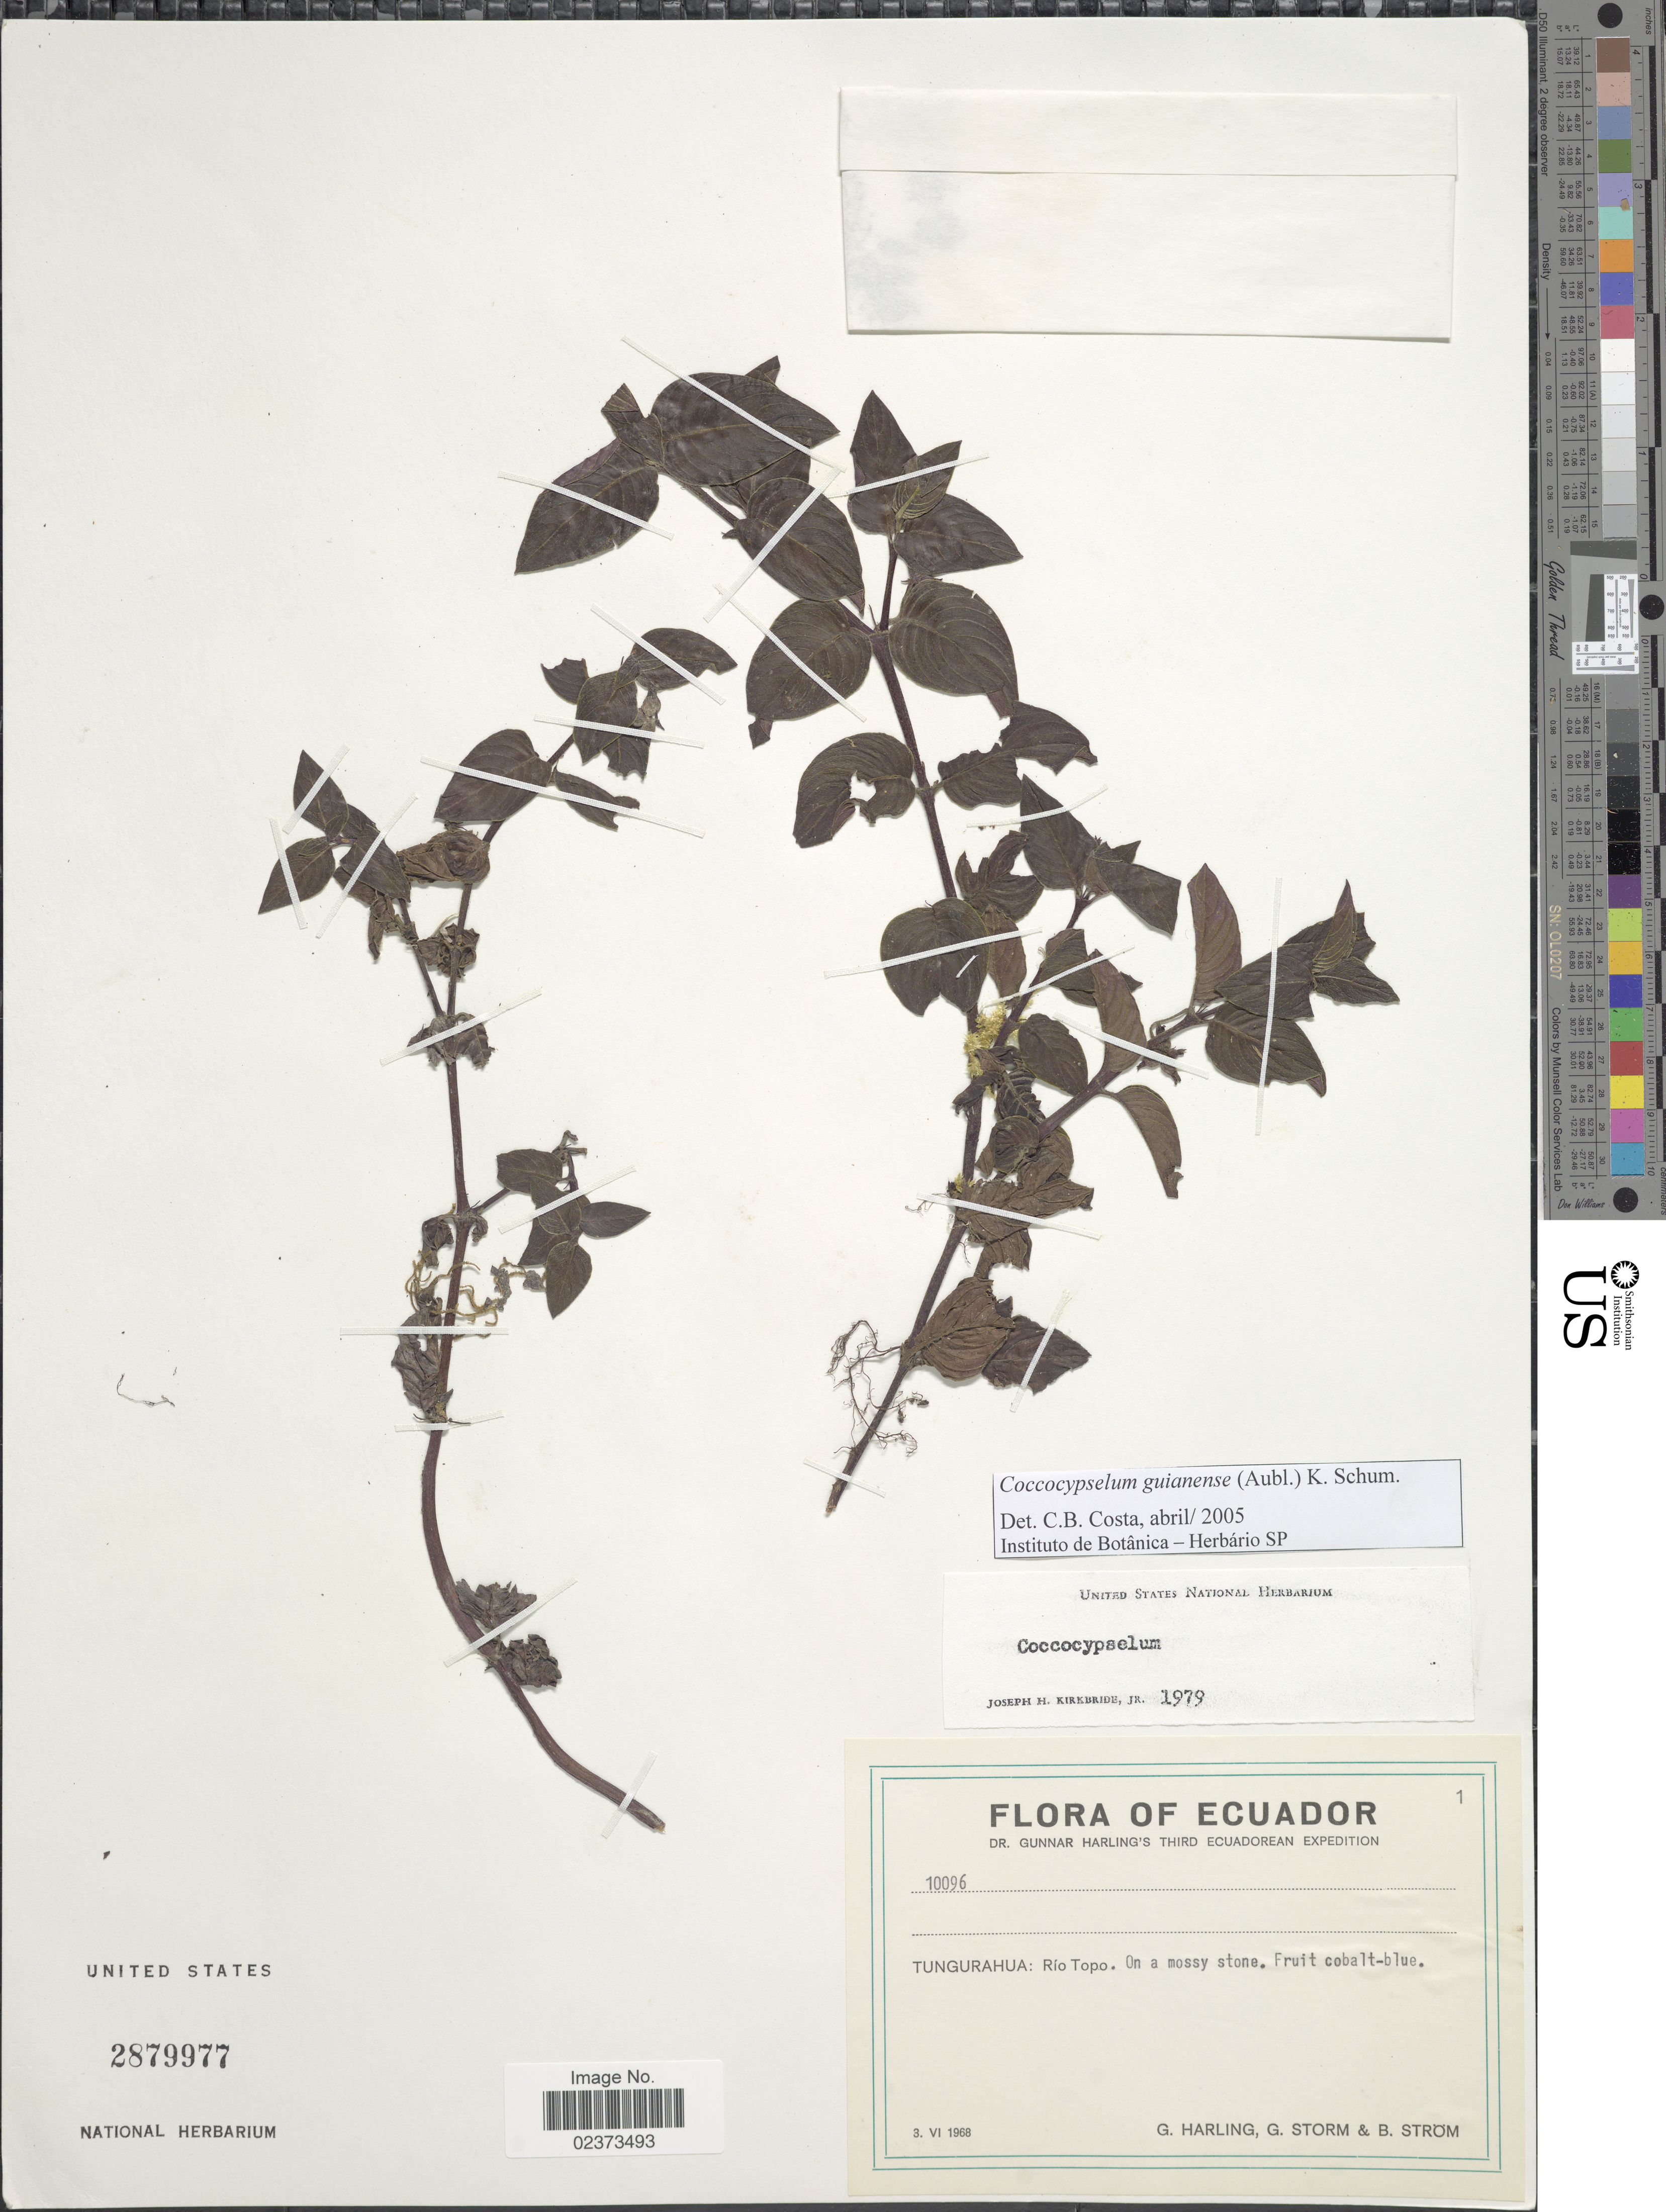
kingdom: Plantae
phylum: Tracheophyta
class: Magnoliopsida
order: Gentianales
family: Rubiaceae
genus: Coccocypselum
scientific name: Coccocypselum guianense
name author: (Aubl.) K. Schum.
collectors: G. Harling, G. Storm & B. Ström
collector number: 10096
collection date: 1968-06-03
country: Ecuador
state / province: Tungurahua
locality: Rio Topo, on a mossy stone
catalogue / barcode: US 2879977